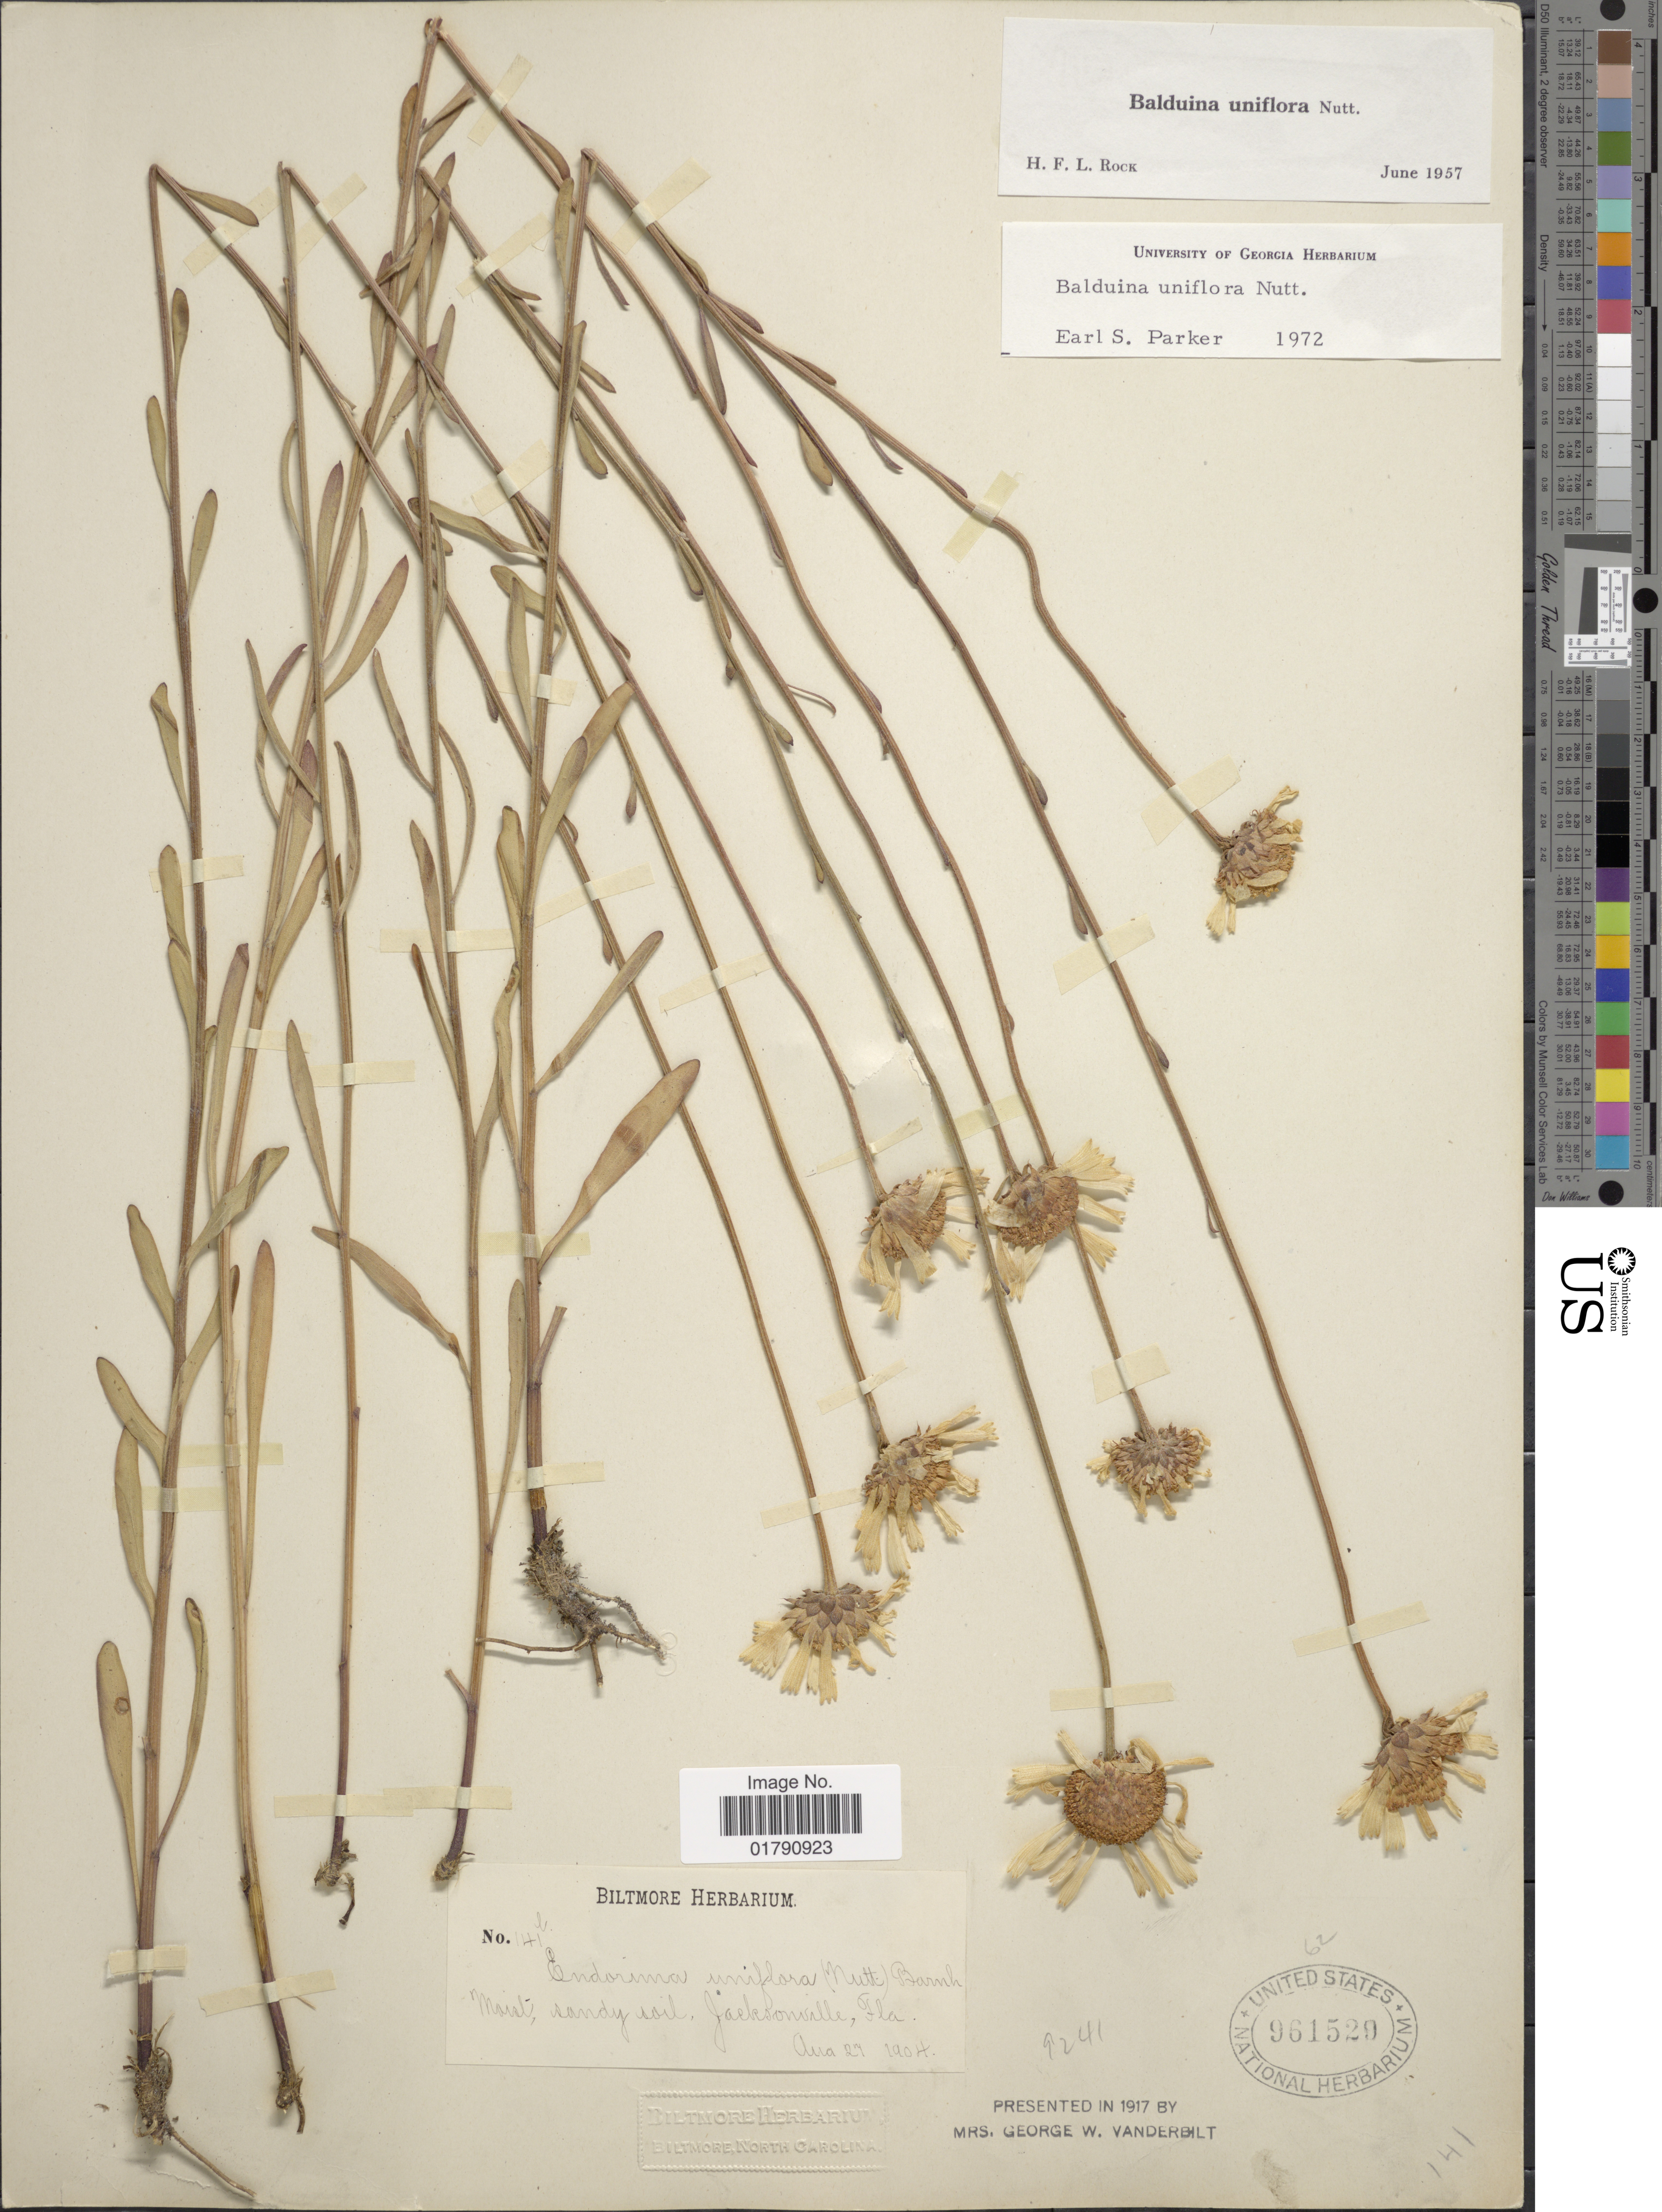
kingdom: Plantae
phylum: Tracheophyta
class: Magnoliopsida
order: Asterales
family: Asteraceae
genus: Balduina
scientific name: Balduina uniflora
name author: Nutt.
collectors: ex herb. Biltmore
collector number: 141l*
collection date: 1904-08-27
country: United States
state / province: Florida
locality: Jacksonville, Fla.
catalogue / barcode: US 961529